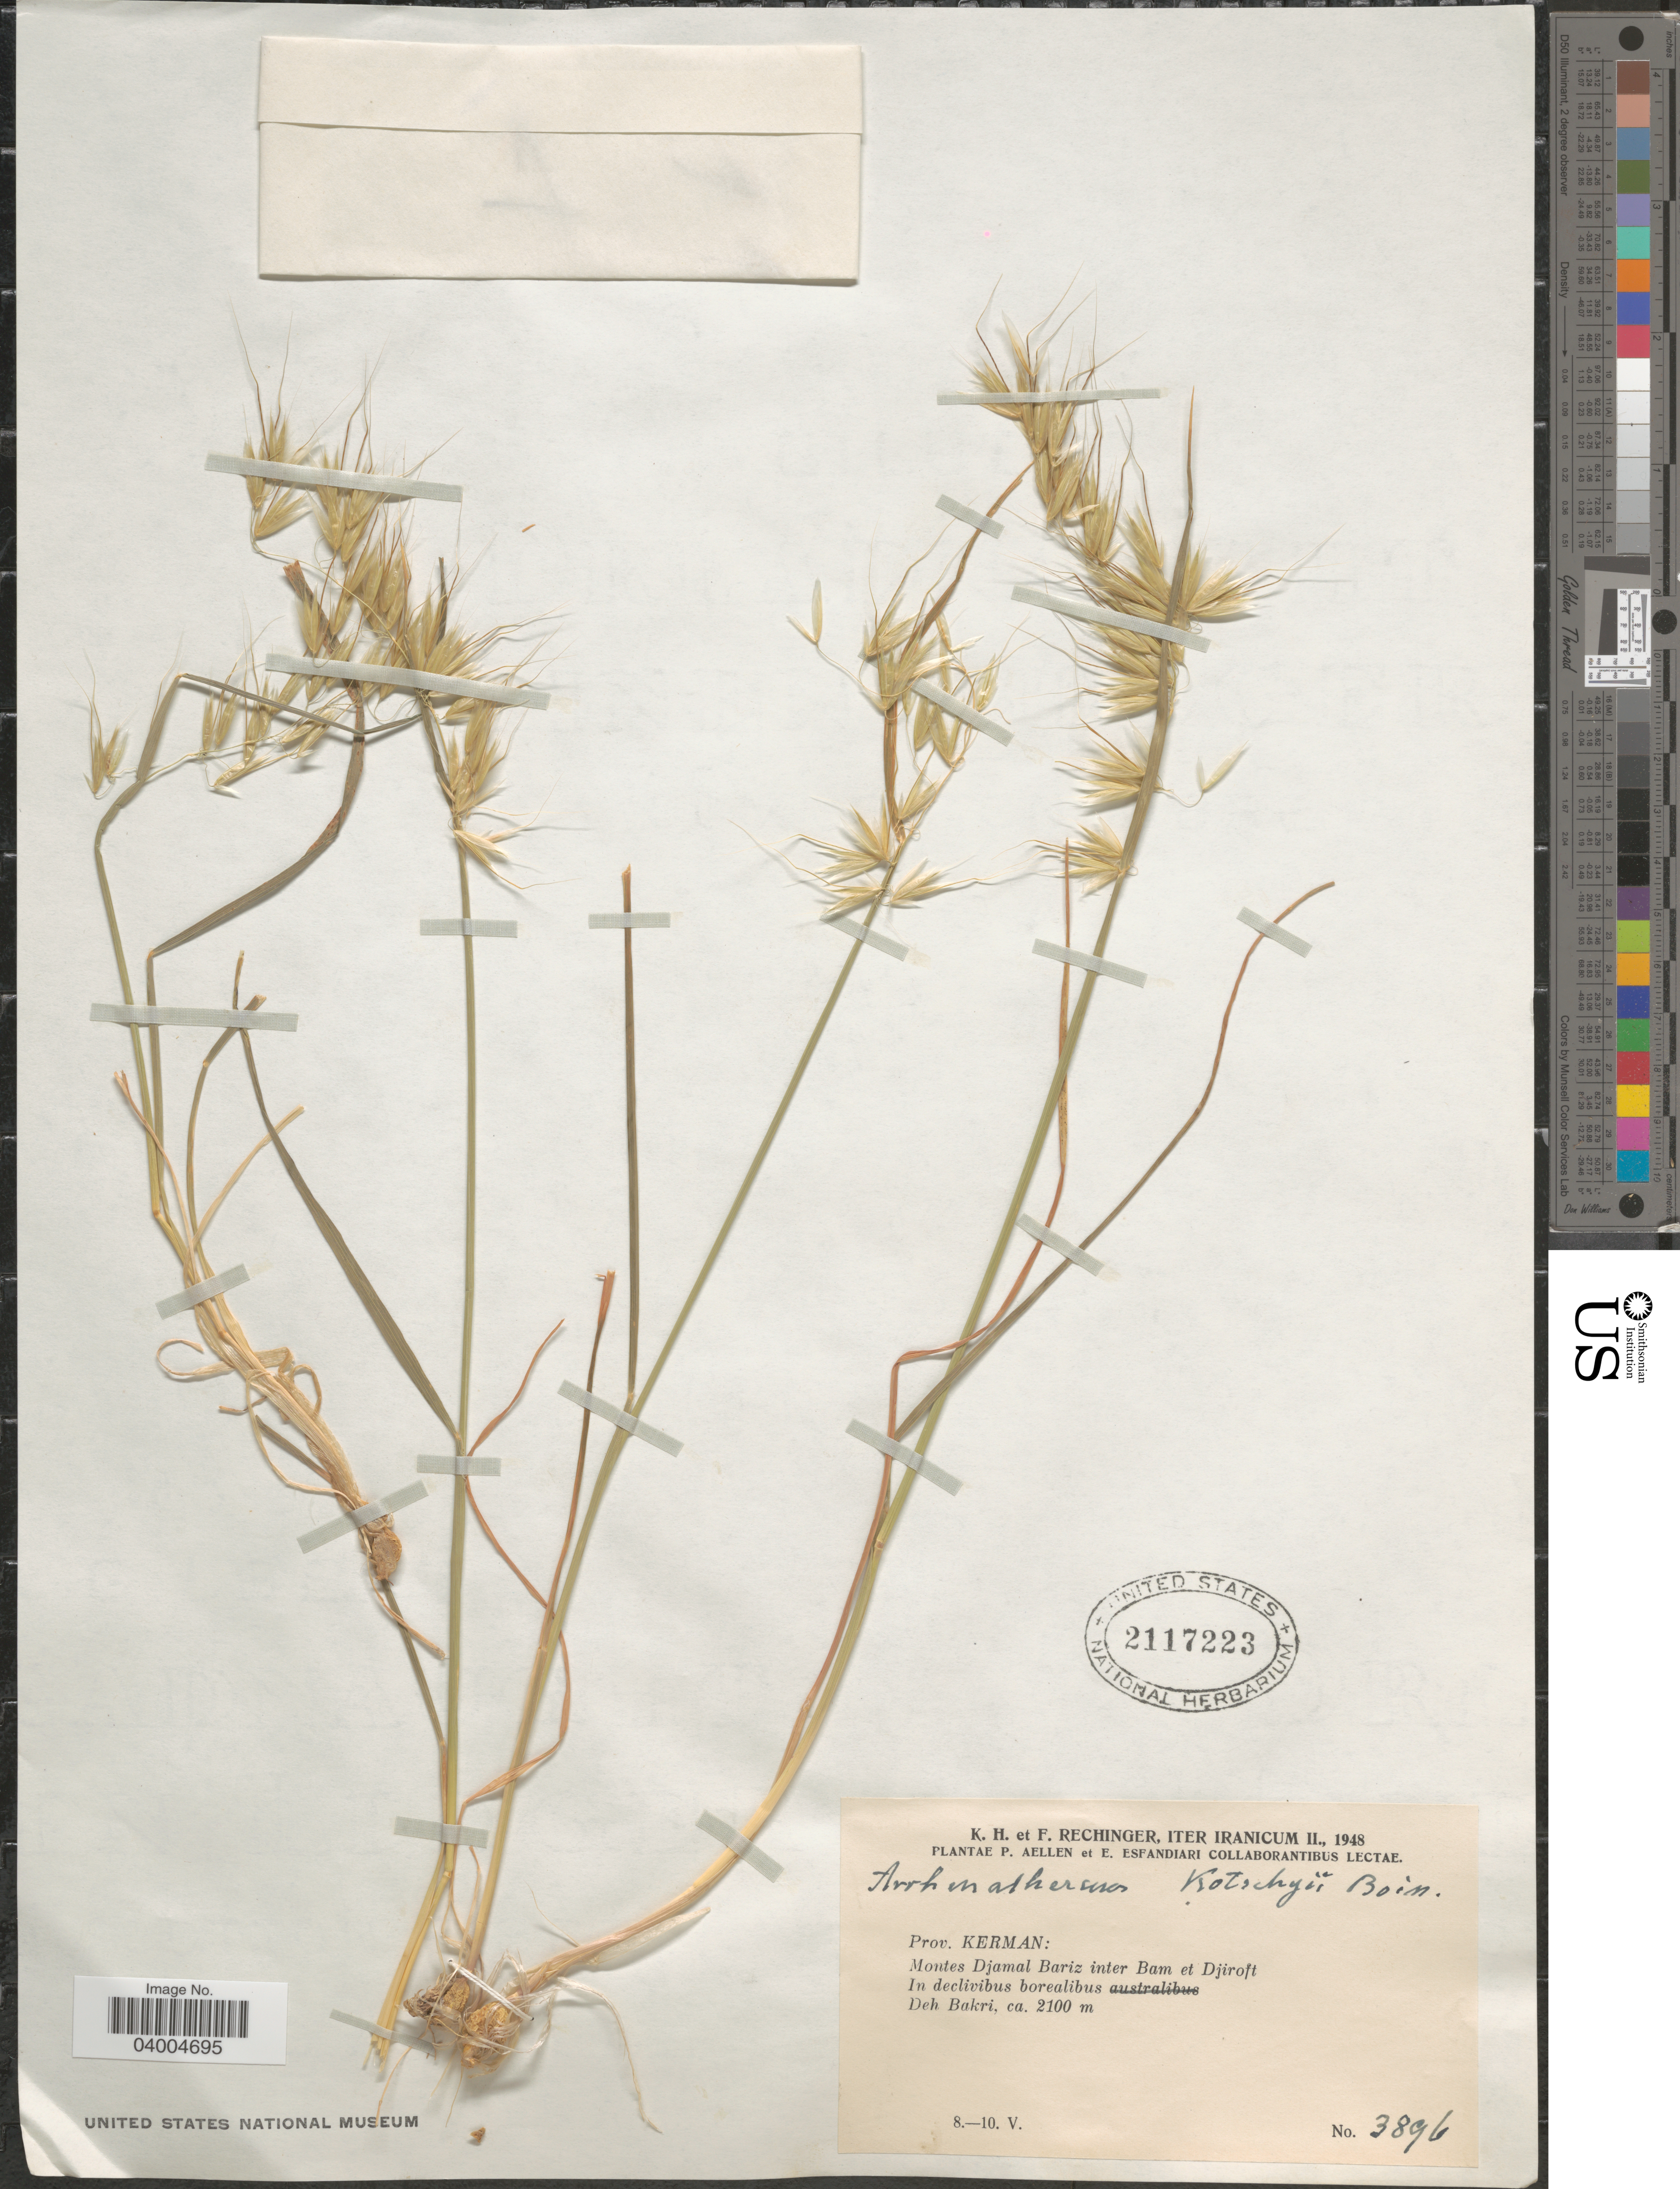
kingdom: Plantae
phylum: Tracheophyta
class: Liliopsida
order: Poales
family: Poaceae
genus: Arrhenatherum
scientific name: Arrhenatherum kotschyi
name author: Boiss.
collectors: K. H. Rechinger & F. Rechinger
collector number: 3896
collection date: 1948-05-08/1948-05-10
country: Iran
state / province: Kerman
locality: Montes Djamal Bariz inter Bam et Djiroft. In declivibus borealibus Deh Bakri.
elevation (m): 2100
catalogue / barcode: US 2117223